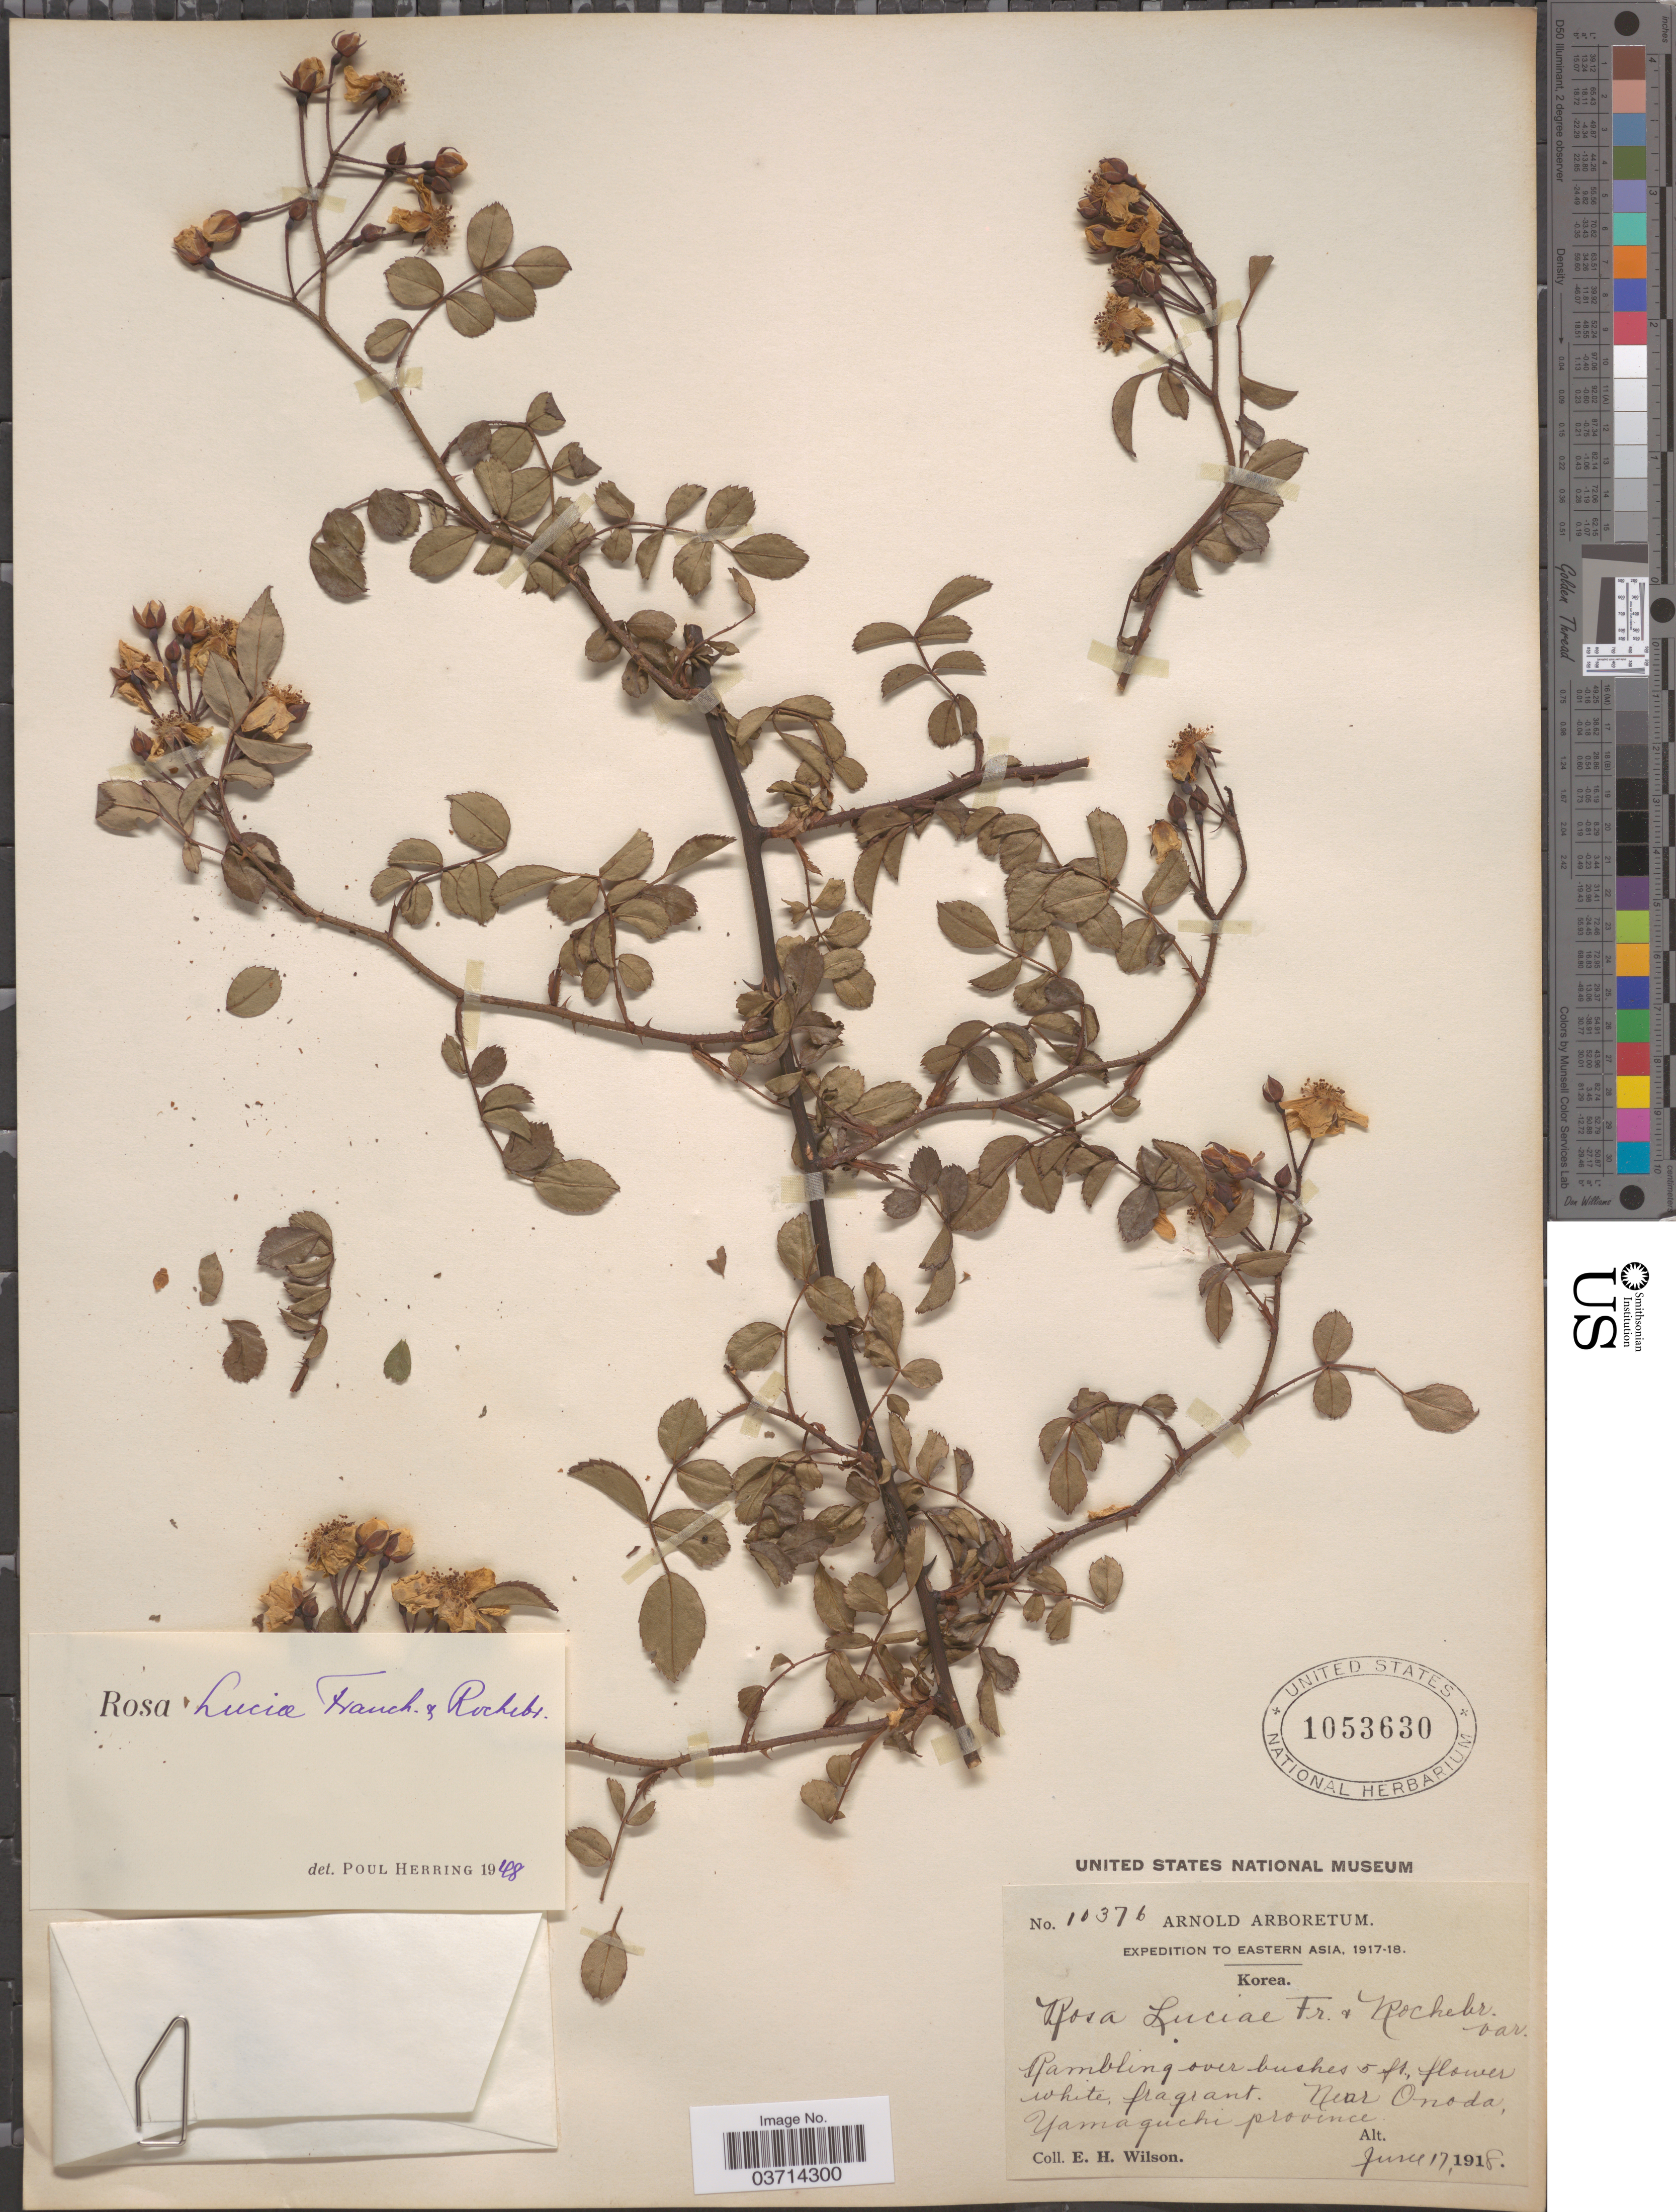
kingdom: Plantae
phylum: Tracheophyta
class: Magnoliopsida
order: Rosales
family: Rosaceae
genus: Rosa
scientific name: Rosa luciae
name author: Franch. & Rochebr.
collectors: E. Wilson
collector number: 10376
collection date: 1918-06-17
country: Japan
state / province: Yamaguti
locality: Eastern Asia. Near Onoda, Yamaguchi province.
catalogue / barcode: US 1053630